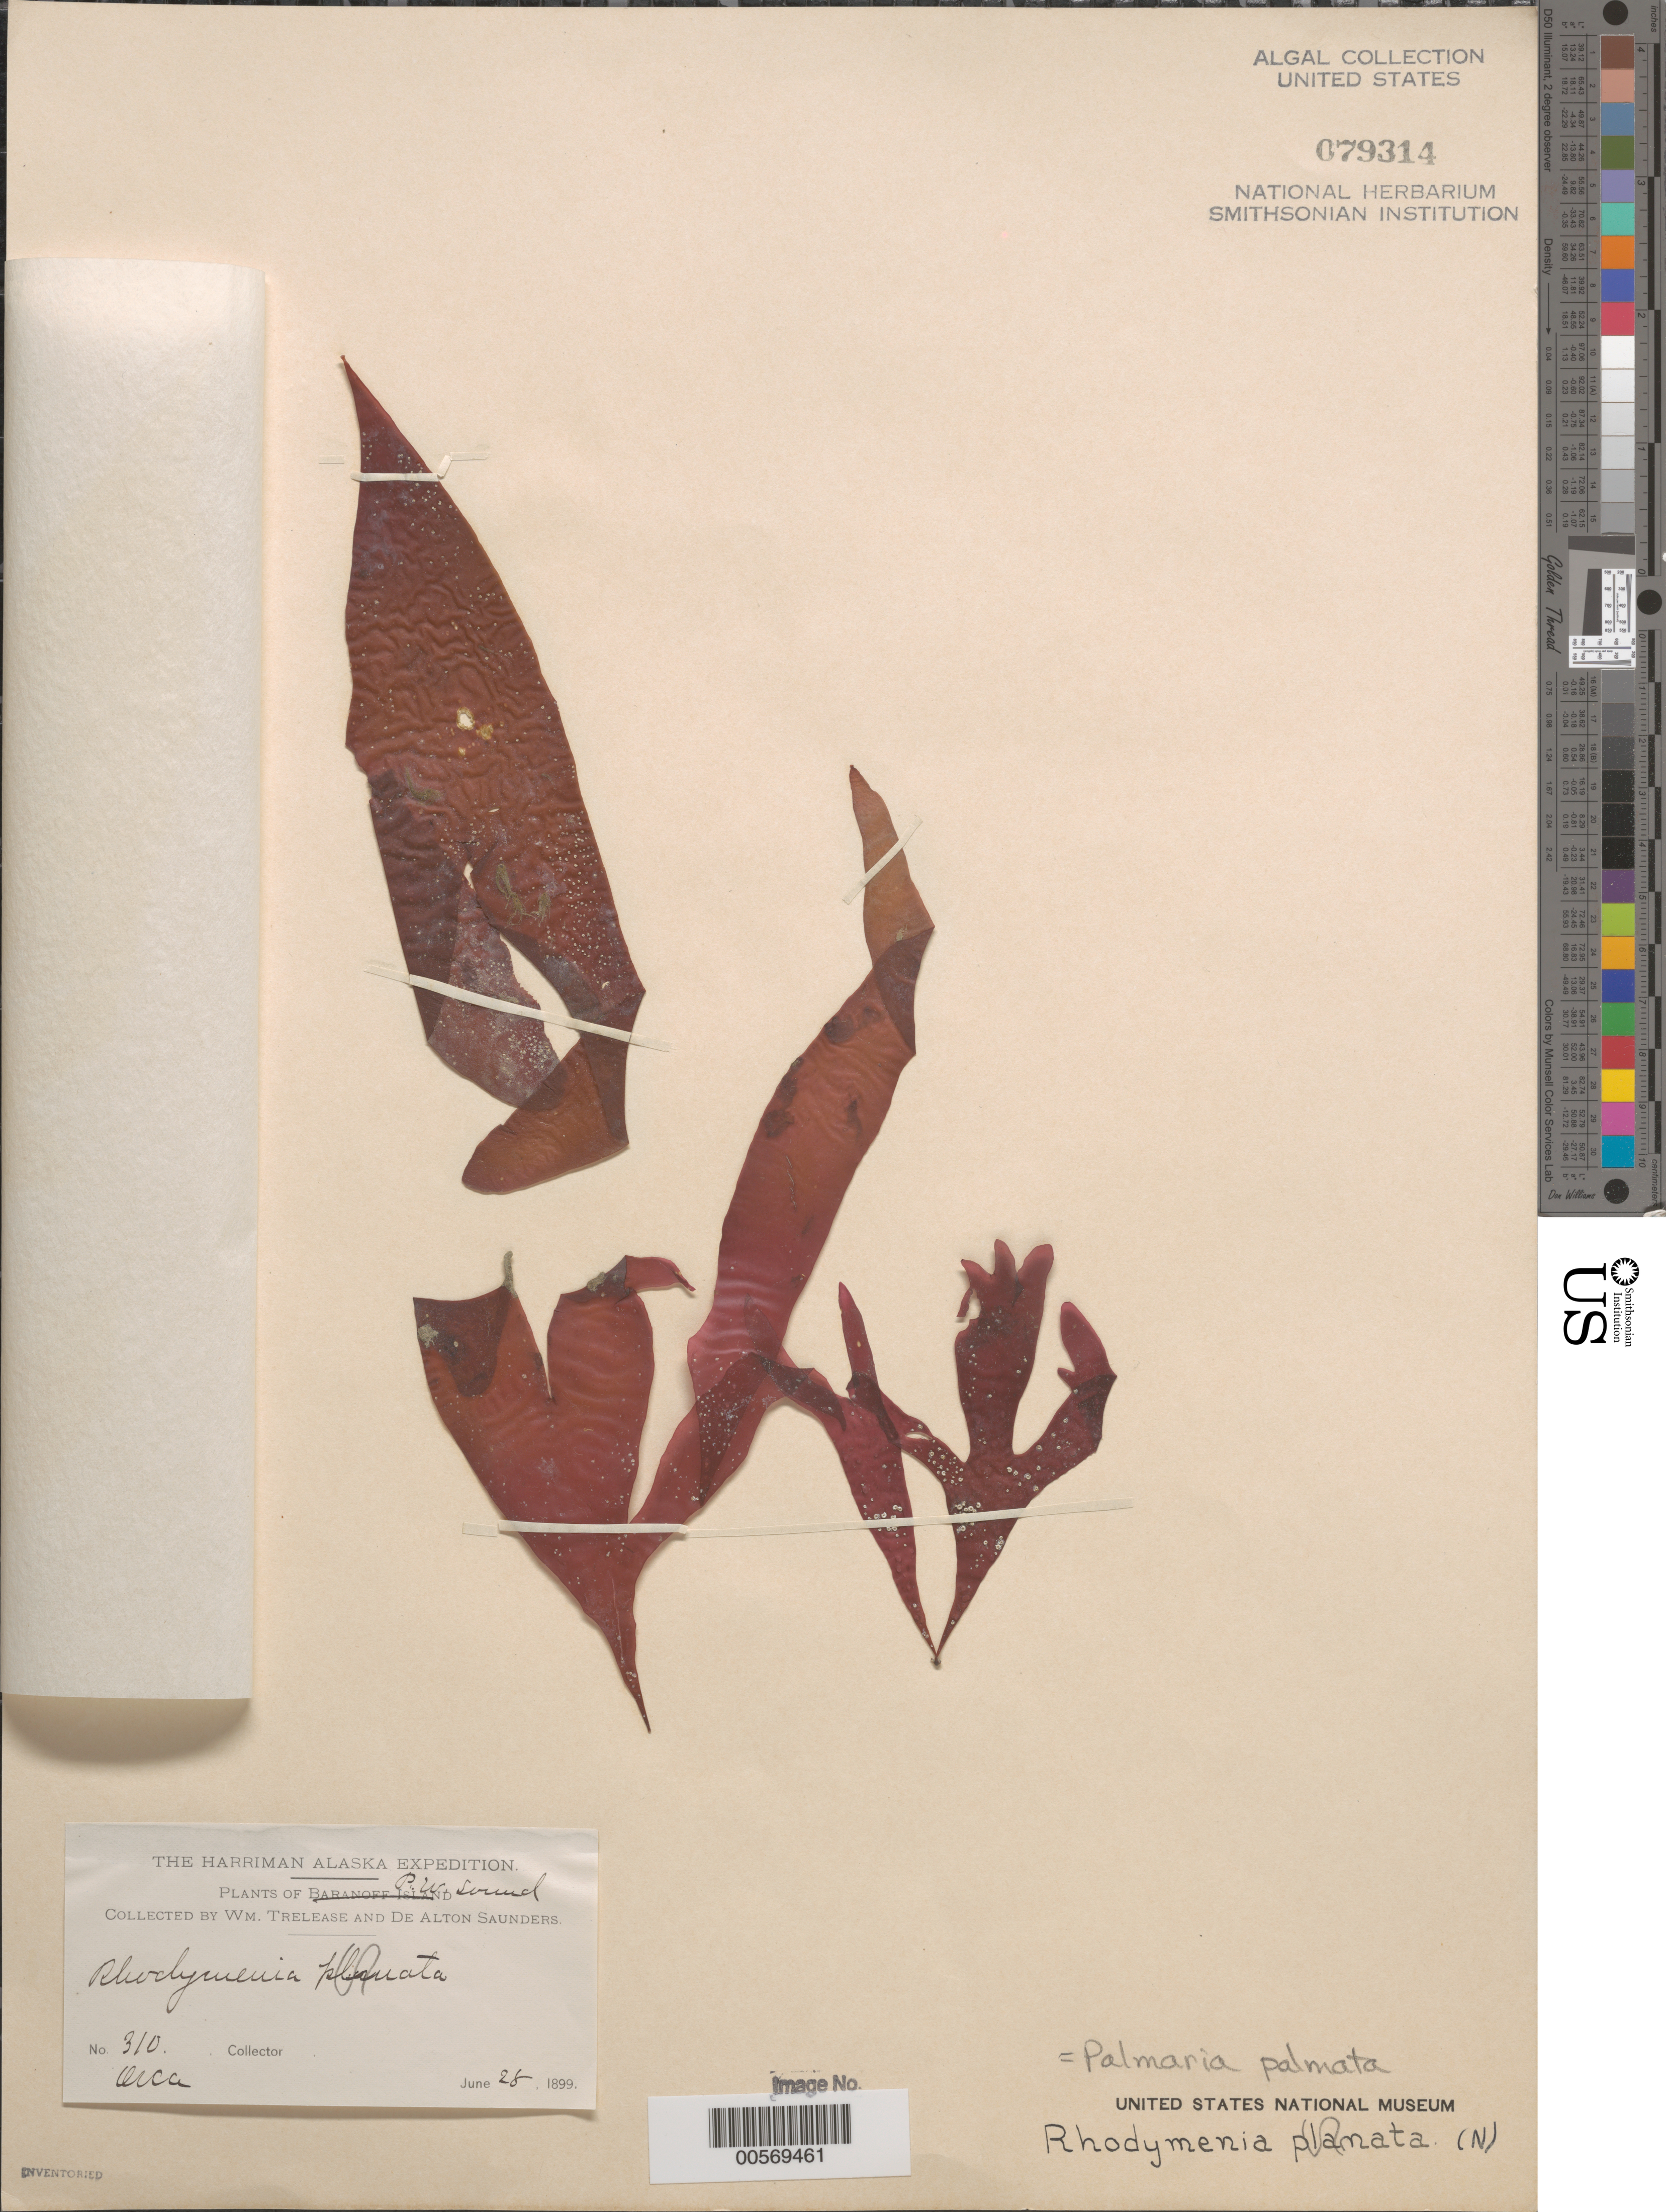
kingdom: Plantae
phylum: Rhodophyta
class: Florideophyceae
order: Palmariales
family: Palmariaceae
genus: Palmaria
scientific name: Palmaria palmata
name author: (L.) F. Weber & D. Mohr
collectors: D. Saunders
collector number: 310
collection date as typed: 28 Jun 1899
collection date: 1899-06-28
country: United States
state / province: Alaska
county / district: Valdez-Cordova Division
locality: Orca, Prince William Sound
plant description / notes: Harriman Alaska Expedition, 1899, as Rhodymenia palmata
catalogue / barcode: US 79314